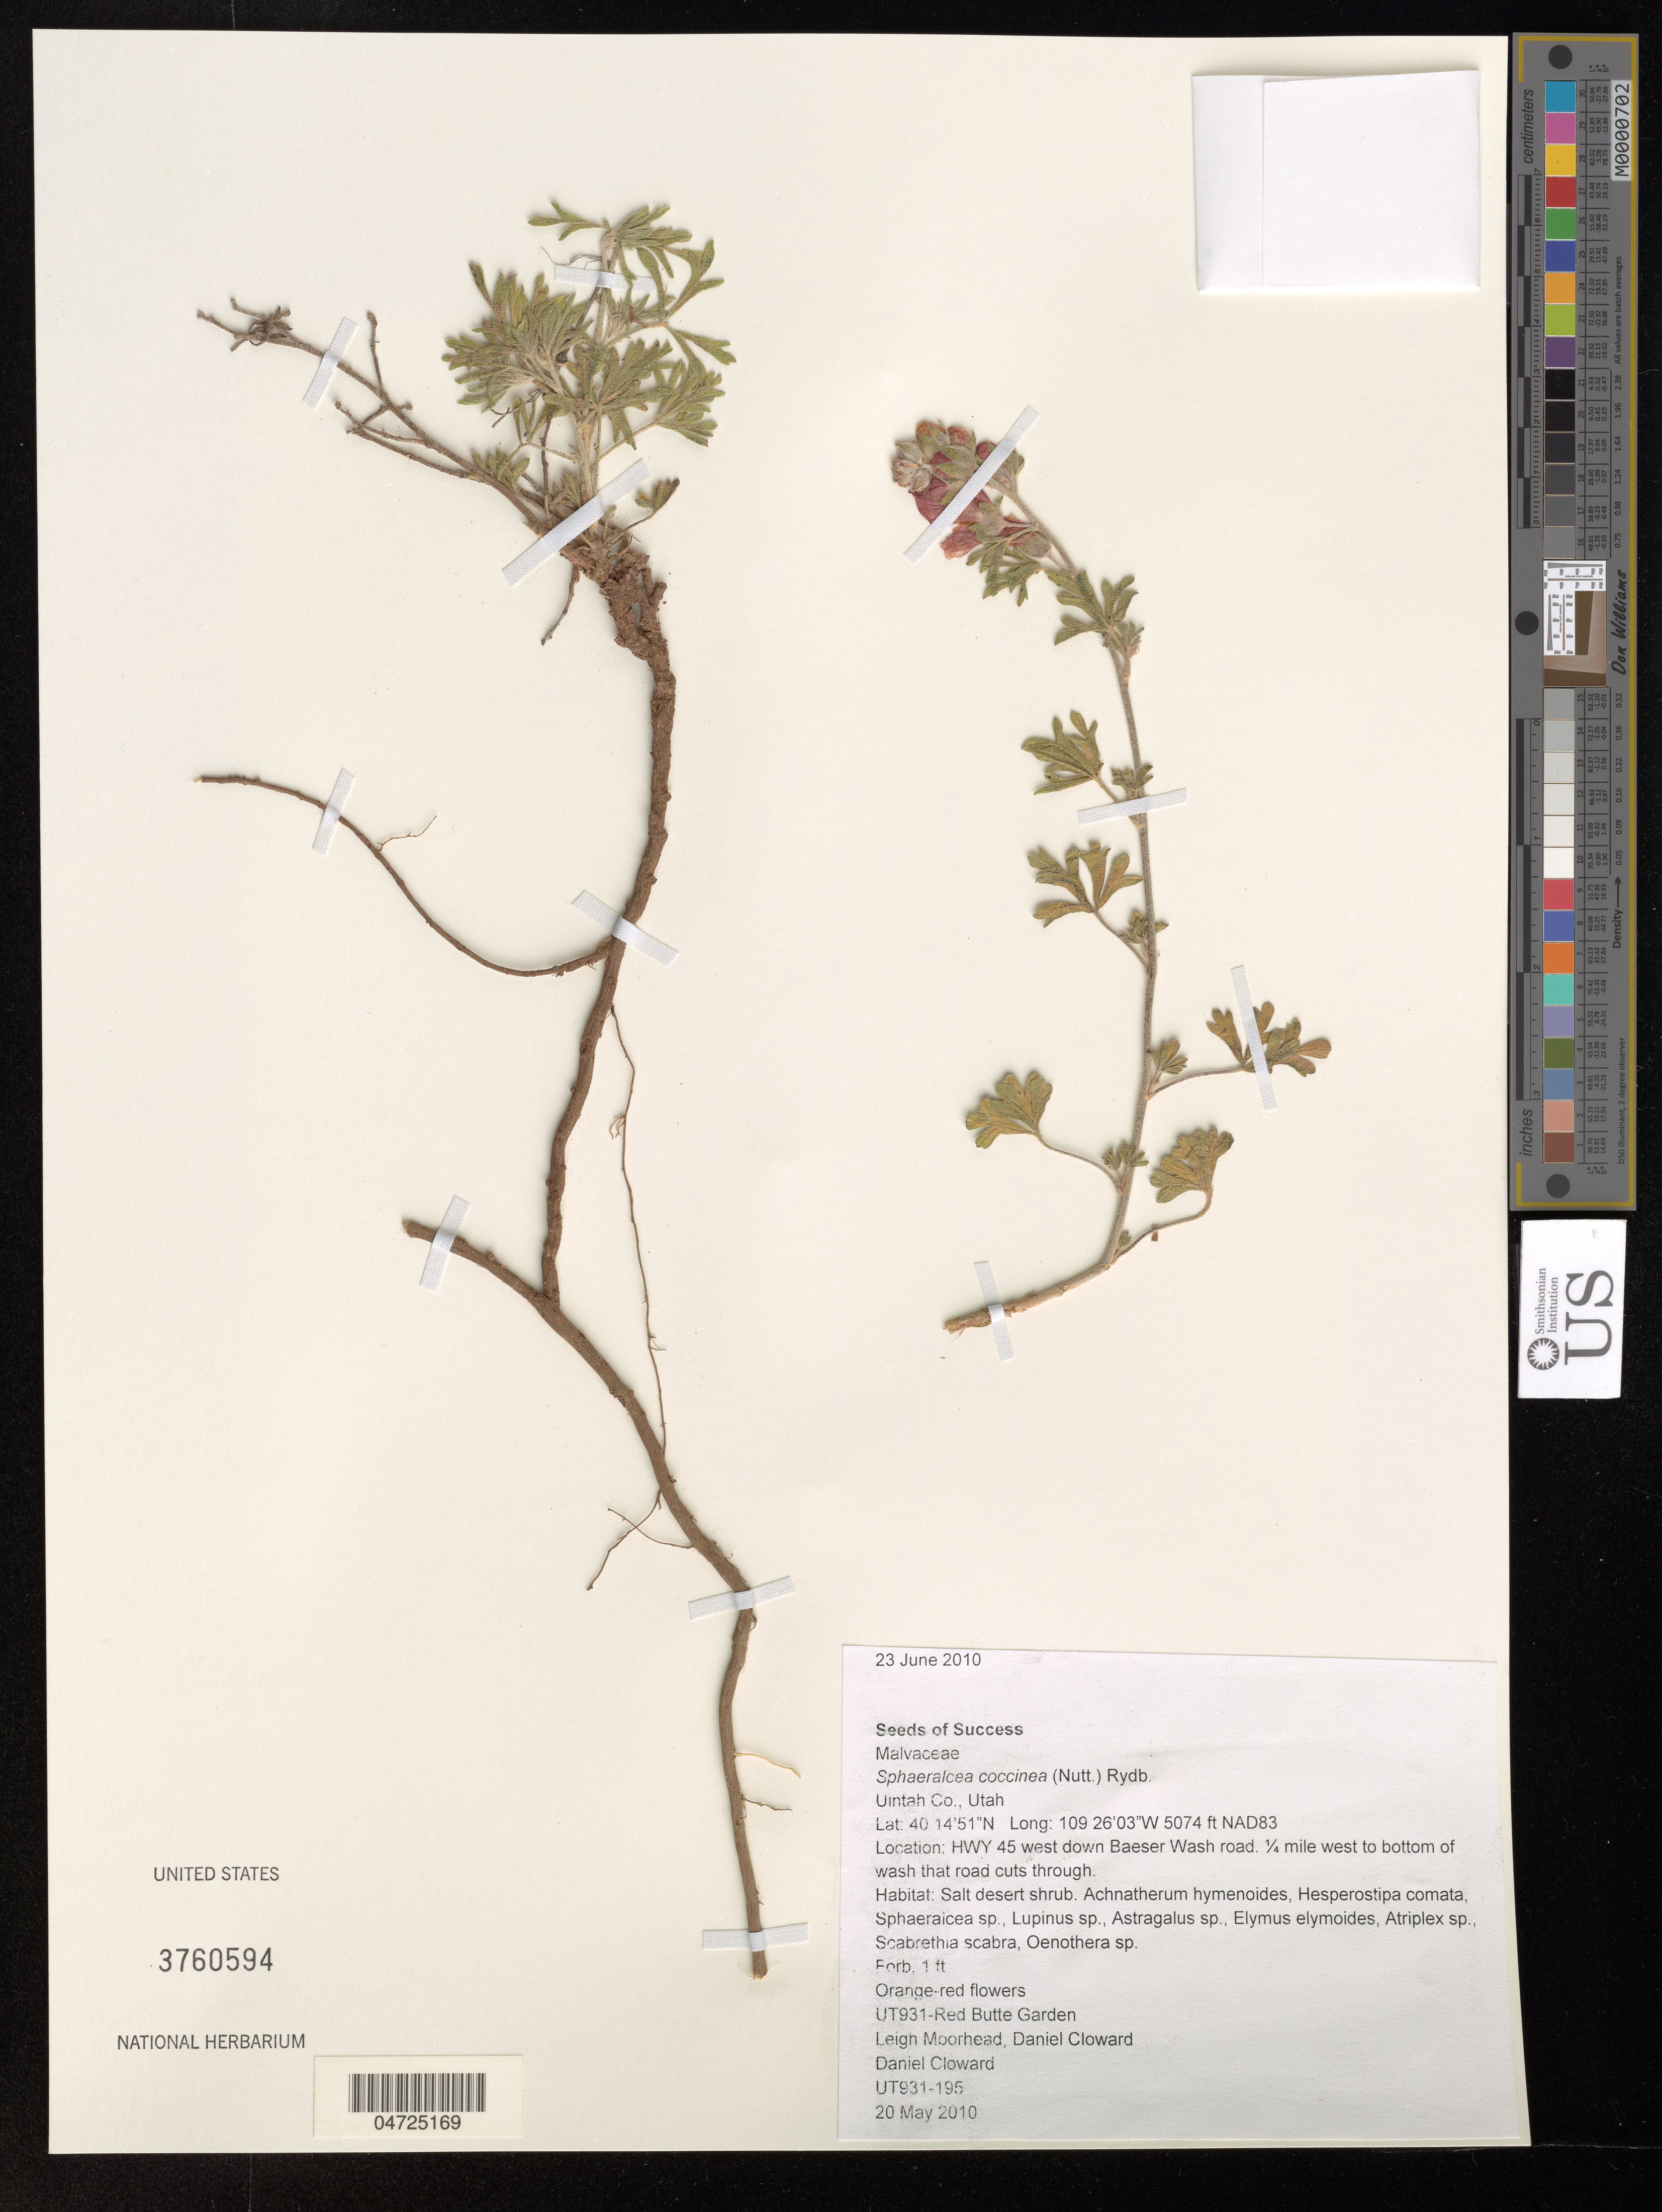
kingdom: Plantae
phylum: Tracheophyta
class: Magnoliopsida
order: Malvales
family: Malvaceae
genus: Sphaeralcea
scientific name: Sphaeralcea coccinea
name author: (Nutt.) Rydb.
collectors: L. Moorhead & D. Cloward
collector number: DT931-195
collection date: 2010-05-20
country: United States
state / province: Utah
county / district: Uintah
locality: Uintah Co. NAD83. HWY 45 west down Baeser Wash road. ¼ mile west to bottom of wash that road cuts through. Red Butte Garden.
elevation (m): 1547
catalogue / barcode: US 3760594